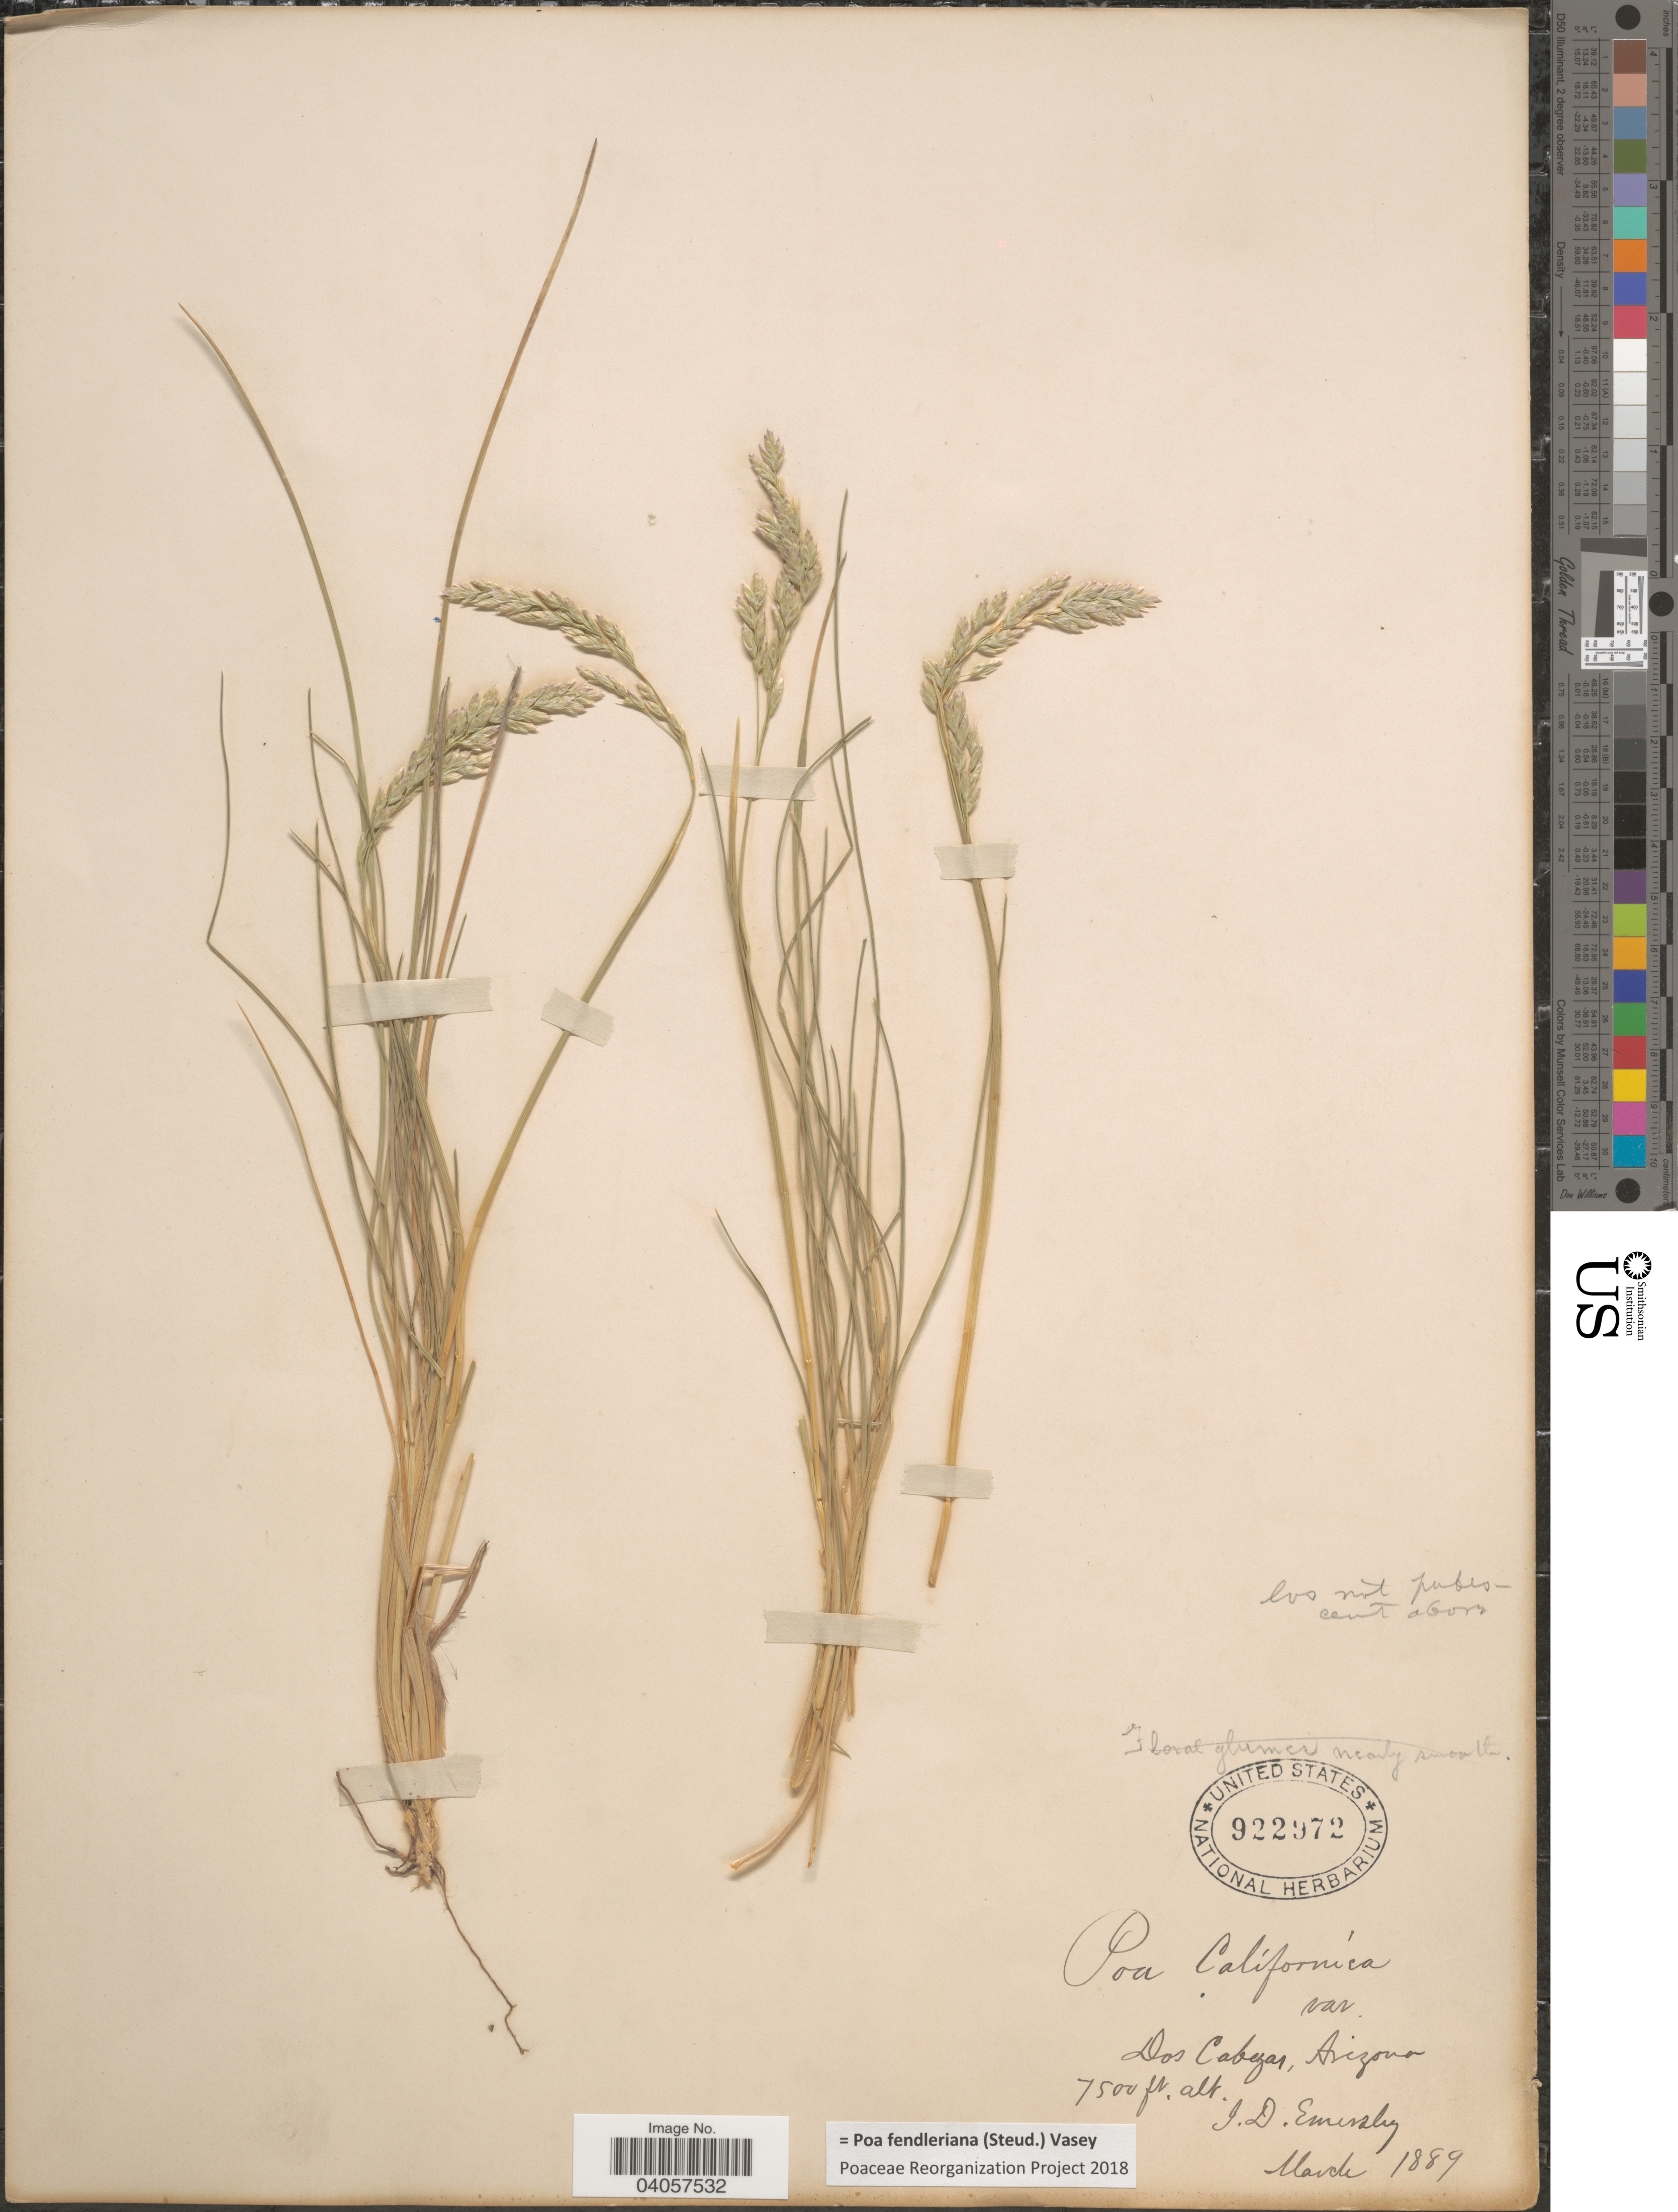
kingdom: Plantae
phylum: Tracheophyta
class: Liliopsida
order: Poales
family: Poaceae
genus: Poa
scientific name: Poa fendleriana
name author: (Steud.) Vasey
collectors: J. Emersley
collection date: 1889-03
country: United States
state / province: Arizona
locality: Dos Cabezas.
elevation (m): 2286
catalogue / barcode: US 922972